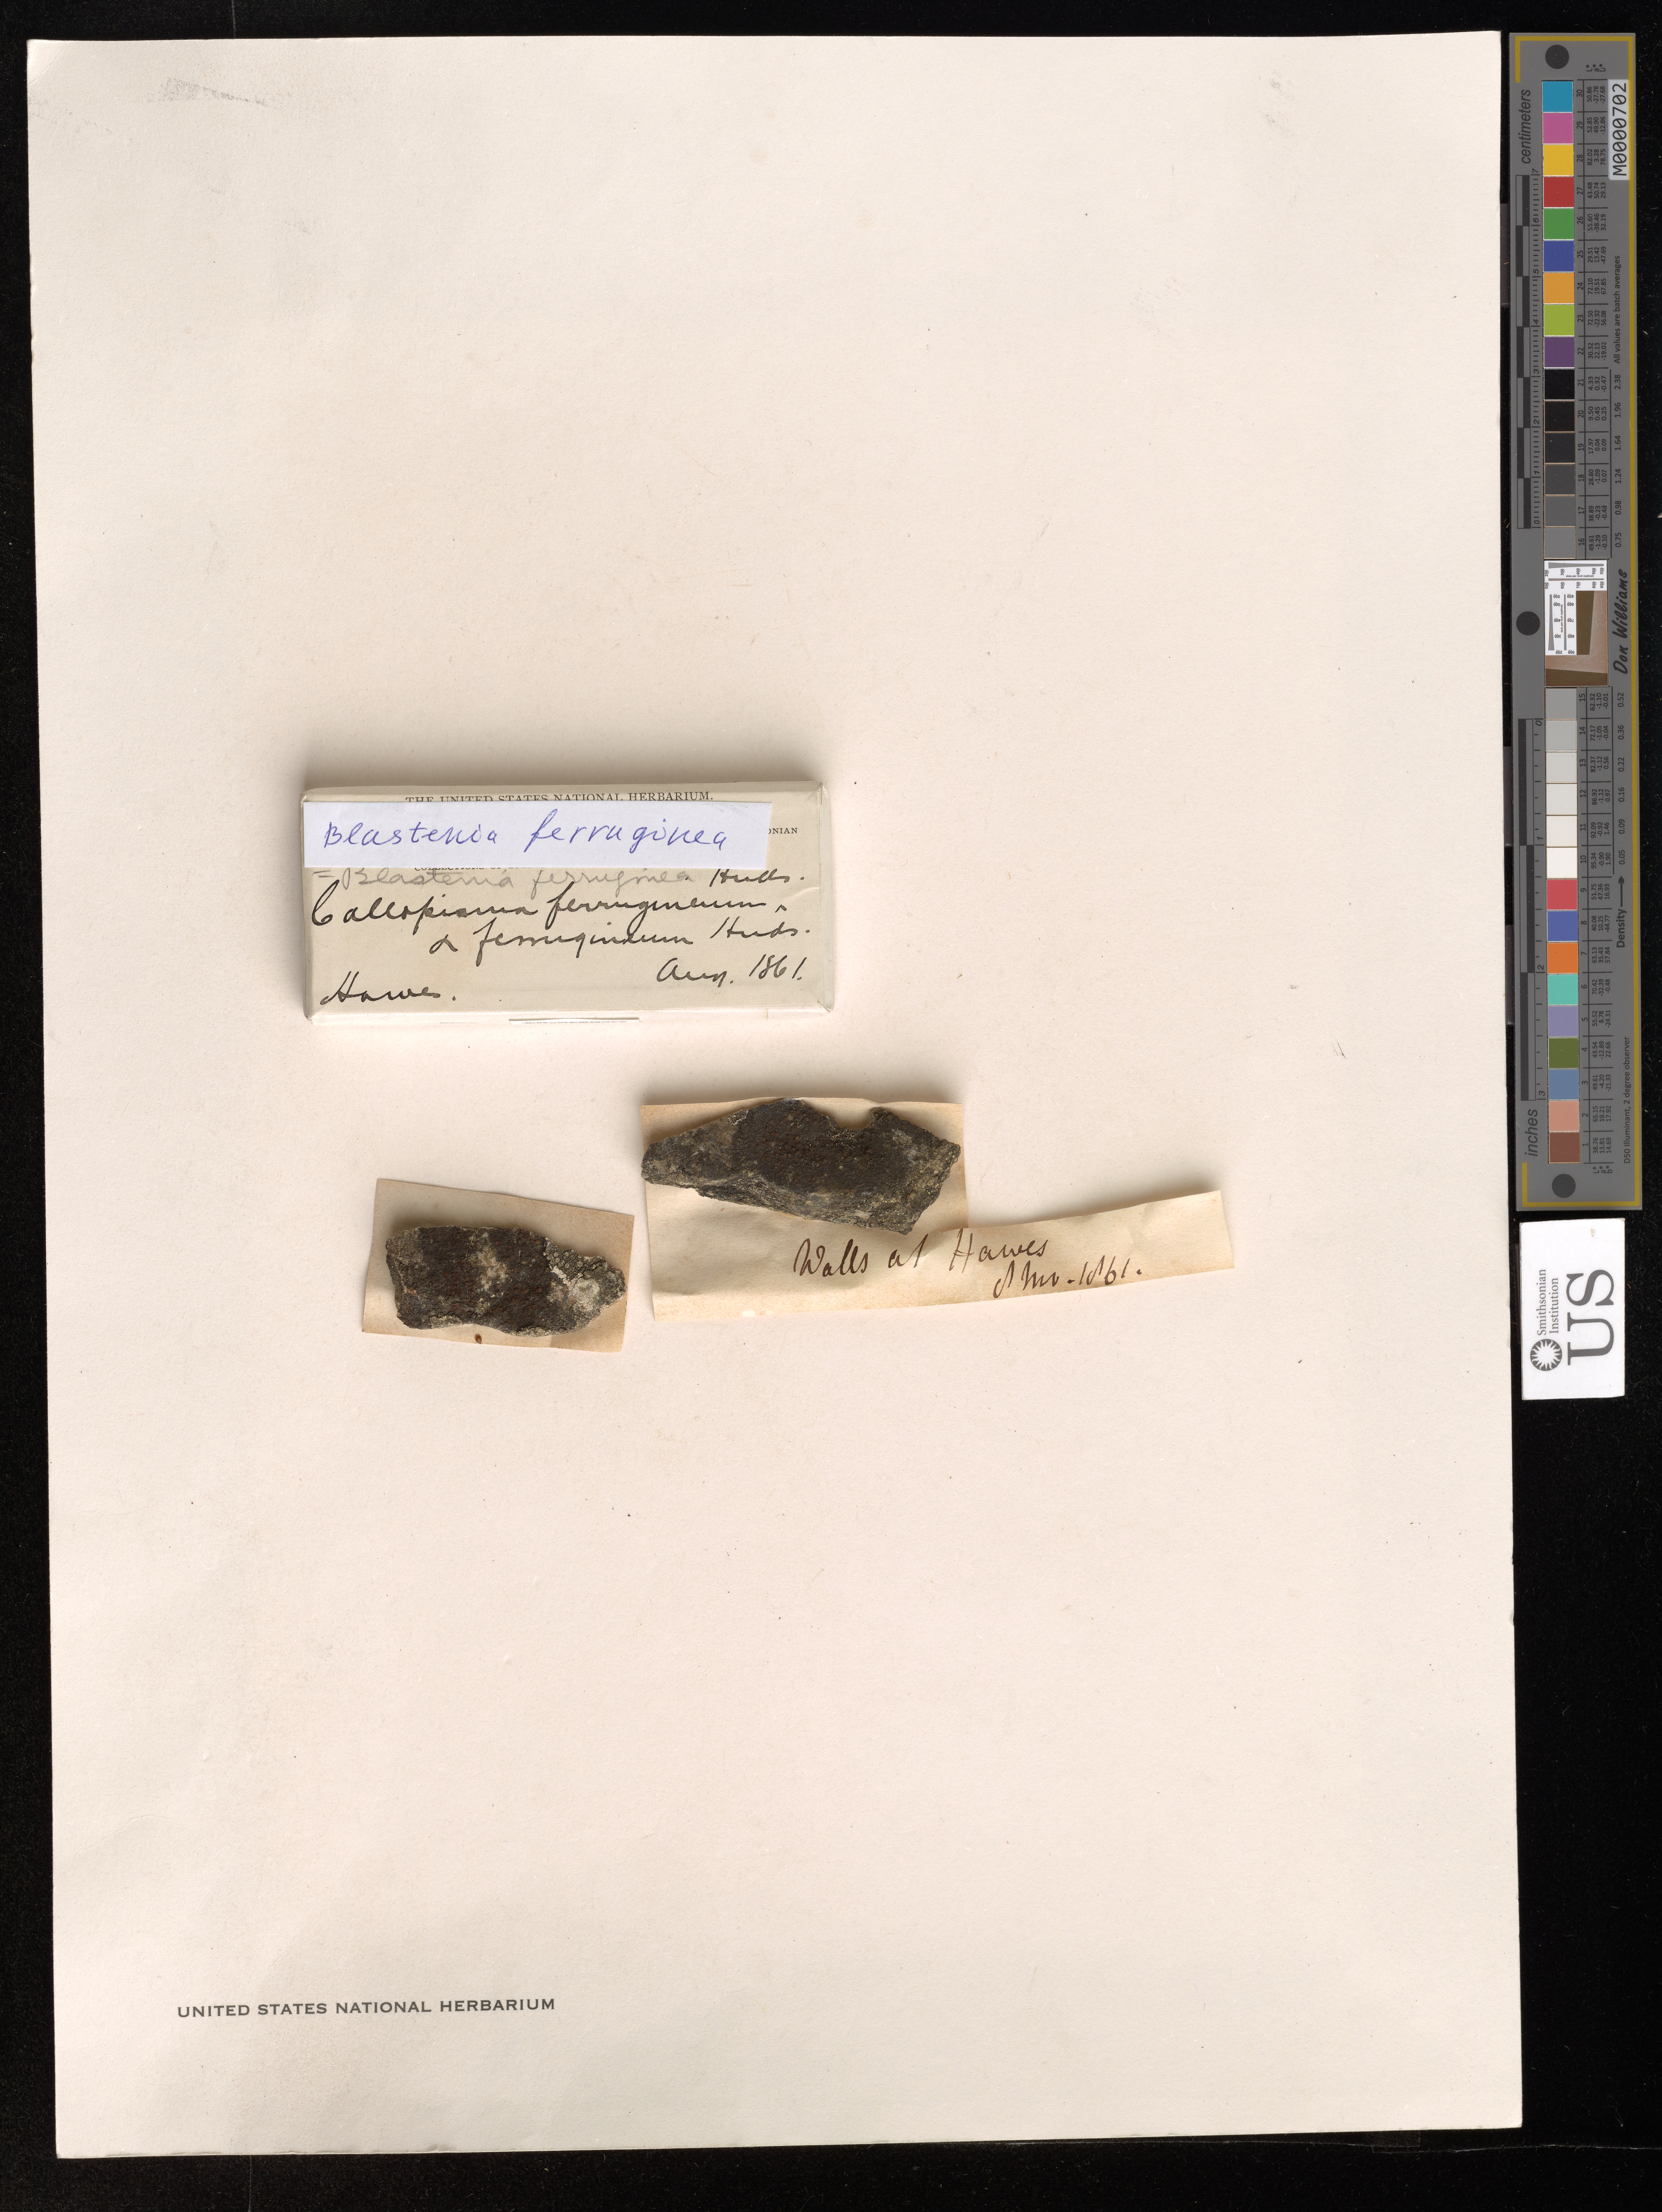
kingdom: Fungi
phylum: Ascomycota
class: Lecanoromycetes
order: Teloschistales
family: Teloschistaceae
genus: Blastenia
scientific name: Blastenia ferruginea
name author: (Huds.) A. Massal.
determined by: Lichen Identifications Updating Project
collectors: J. G. Baker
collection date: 1861-08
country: United Kingdom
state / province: England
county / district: North Yorkshire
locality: Hawes